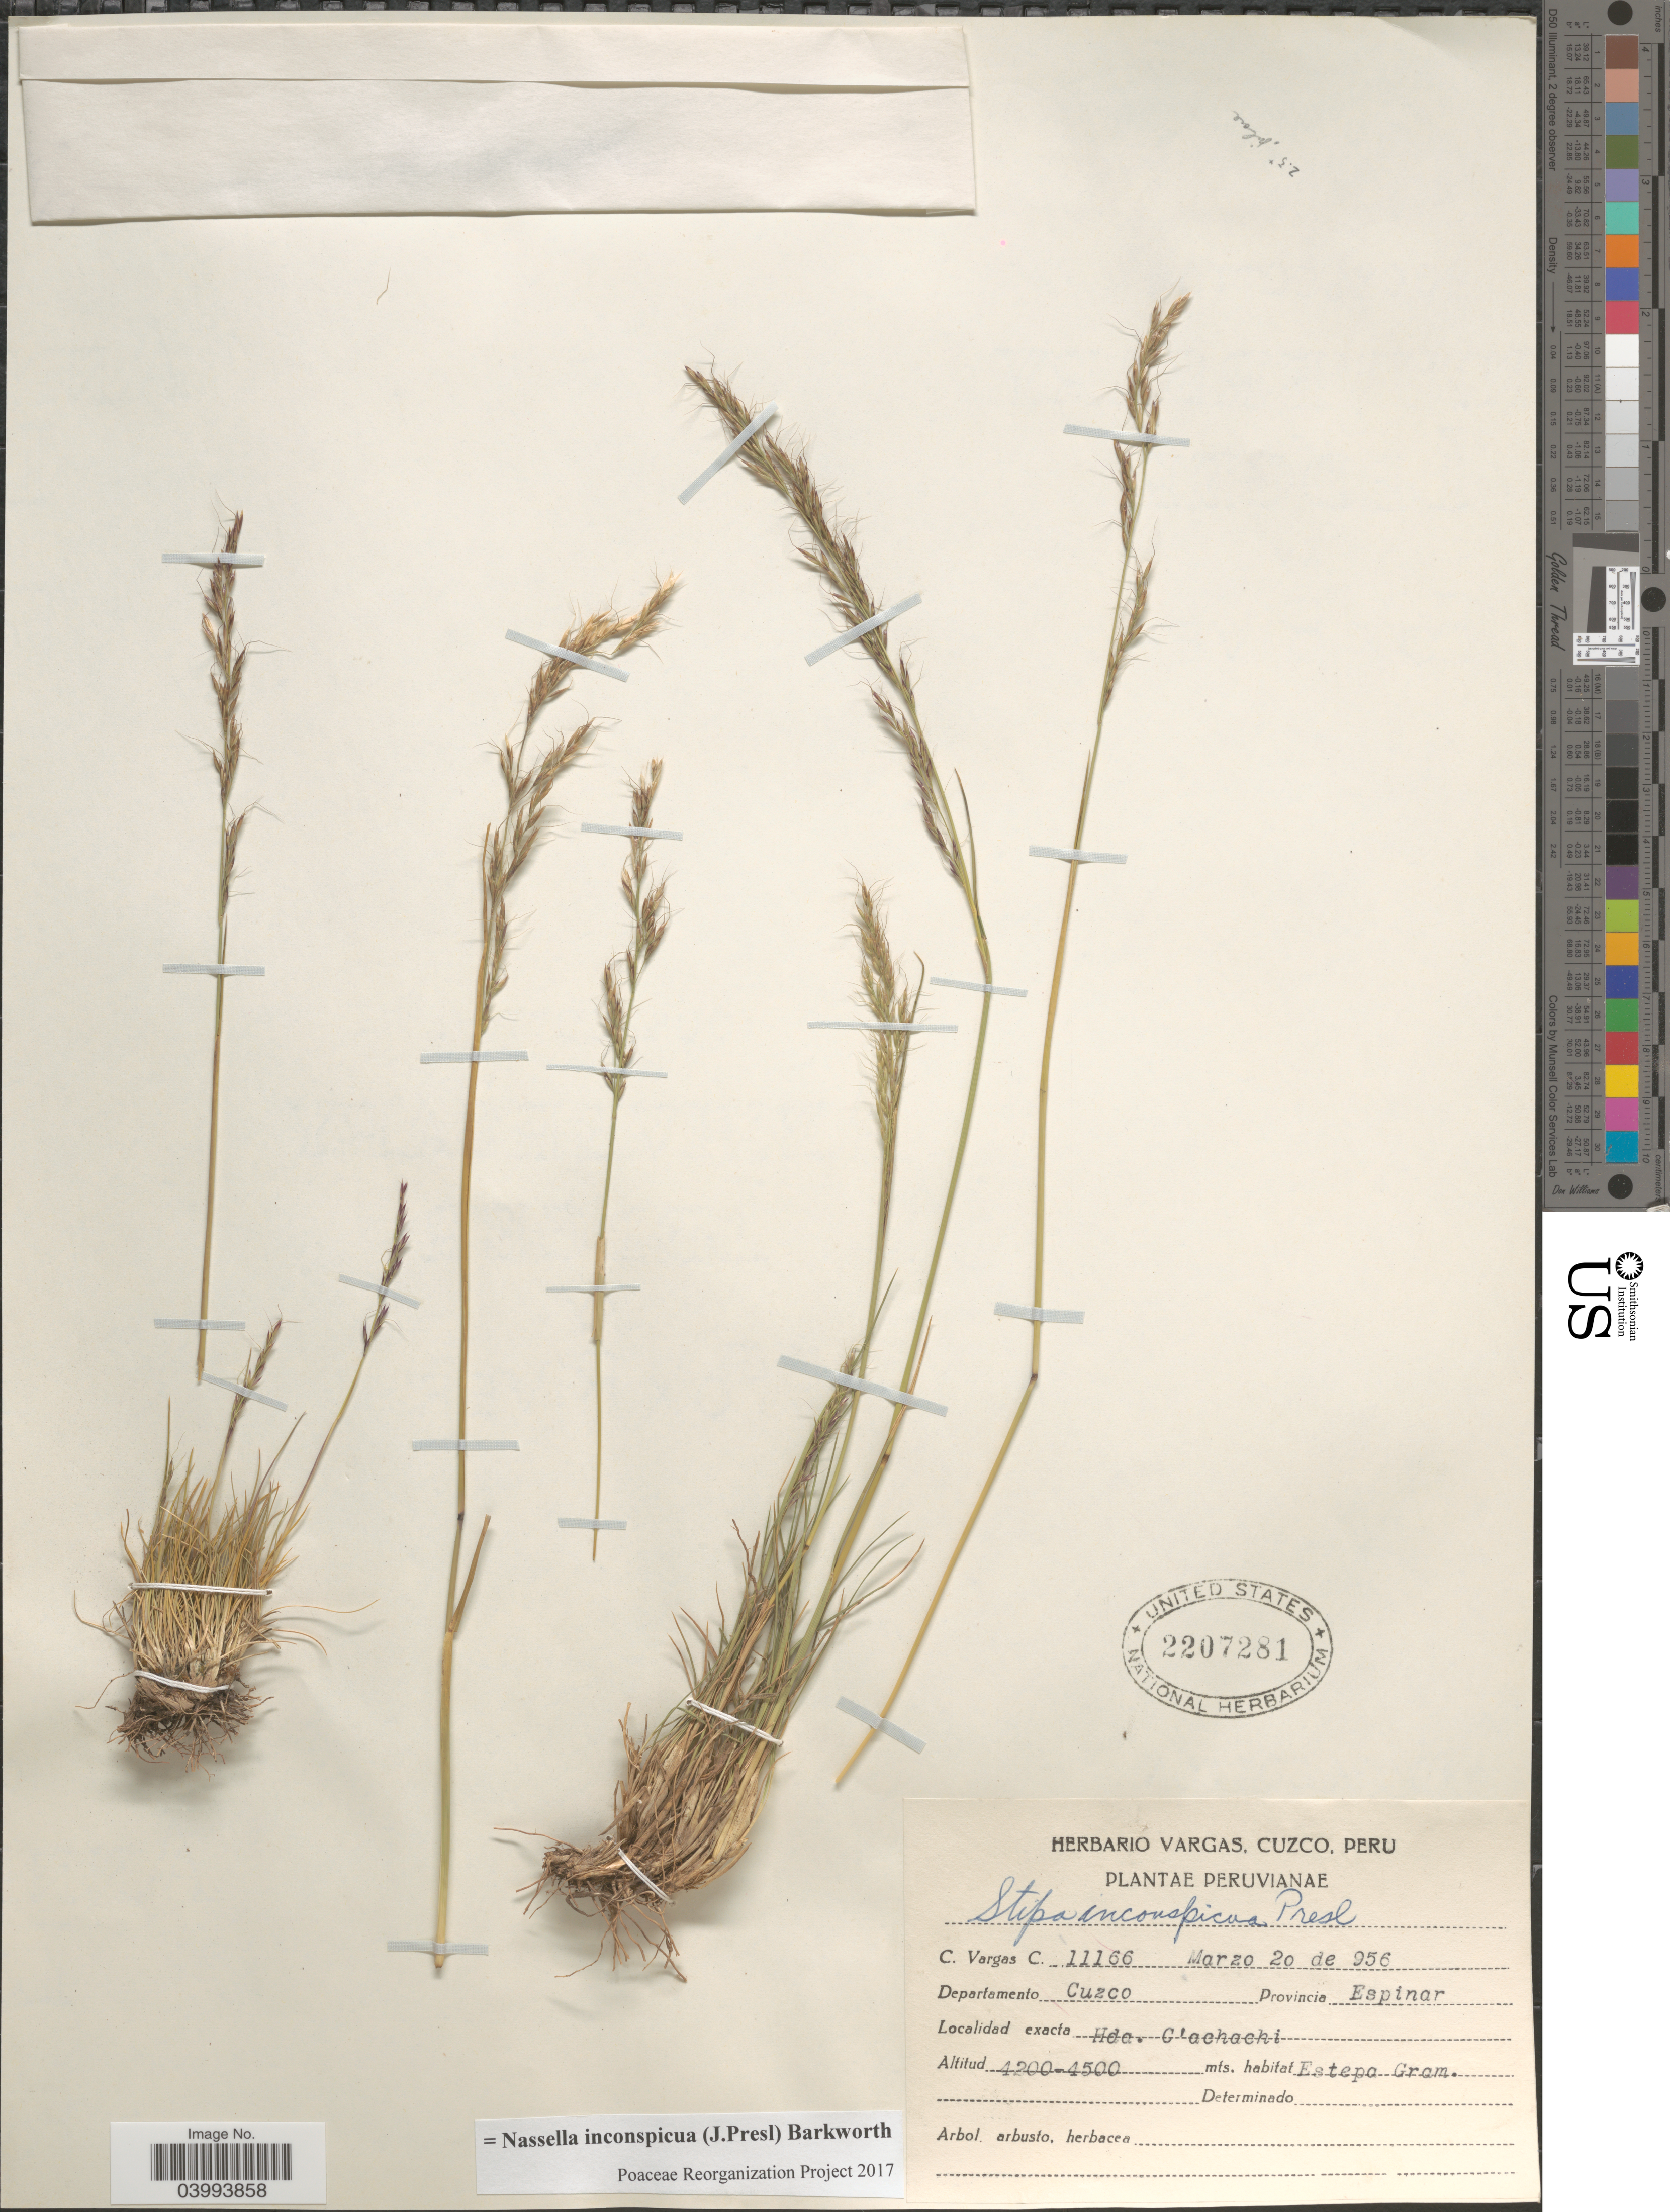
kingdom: Plantae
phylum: Tracheophyta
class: Liliopsida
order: Poales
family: Poaceae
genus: Nassella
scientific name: Nassella inconspicua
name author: (J. Presl) Barkworth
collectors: C. Vargas Calderón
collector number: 1116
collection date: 1956-03-20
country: Peru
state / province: Cusco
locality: Departamento Cuzco. Provincia Espinar. Hda. C'achachi.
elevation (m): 4200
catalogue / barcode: US 2207281